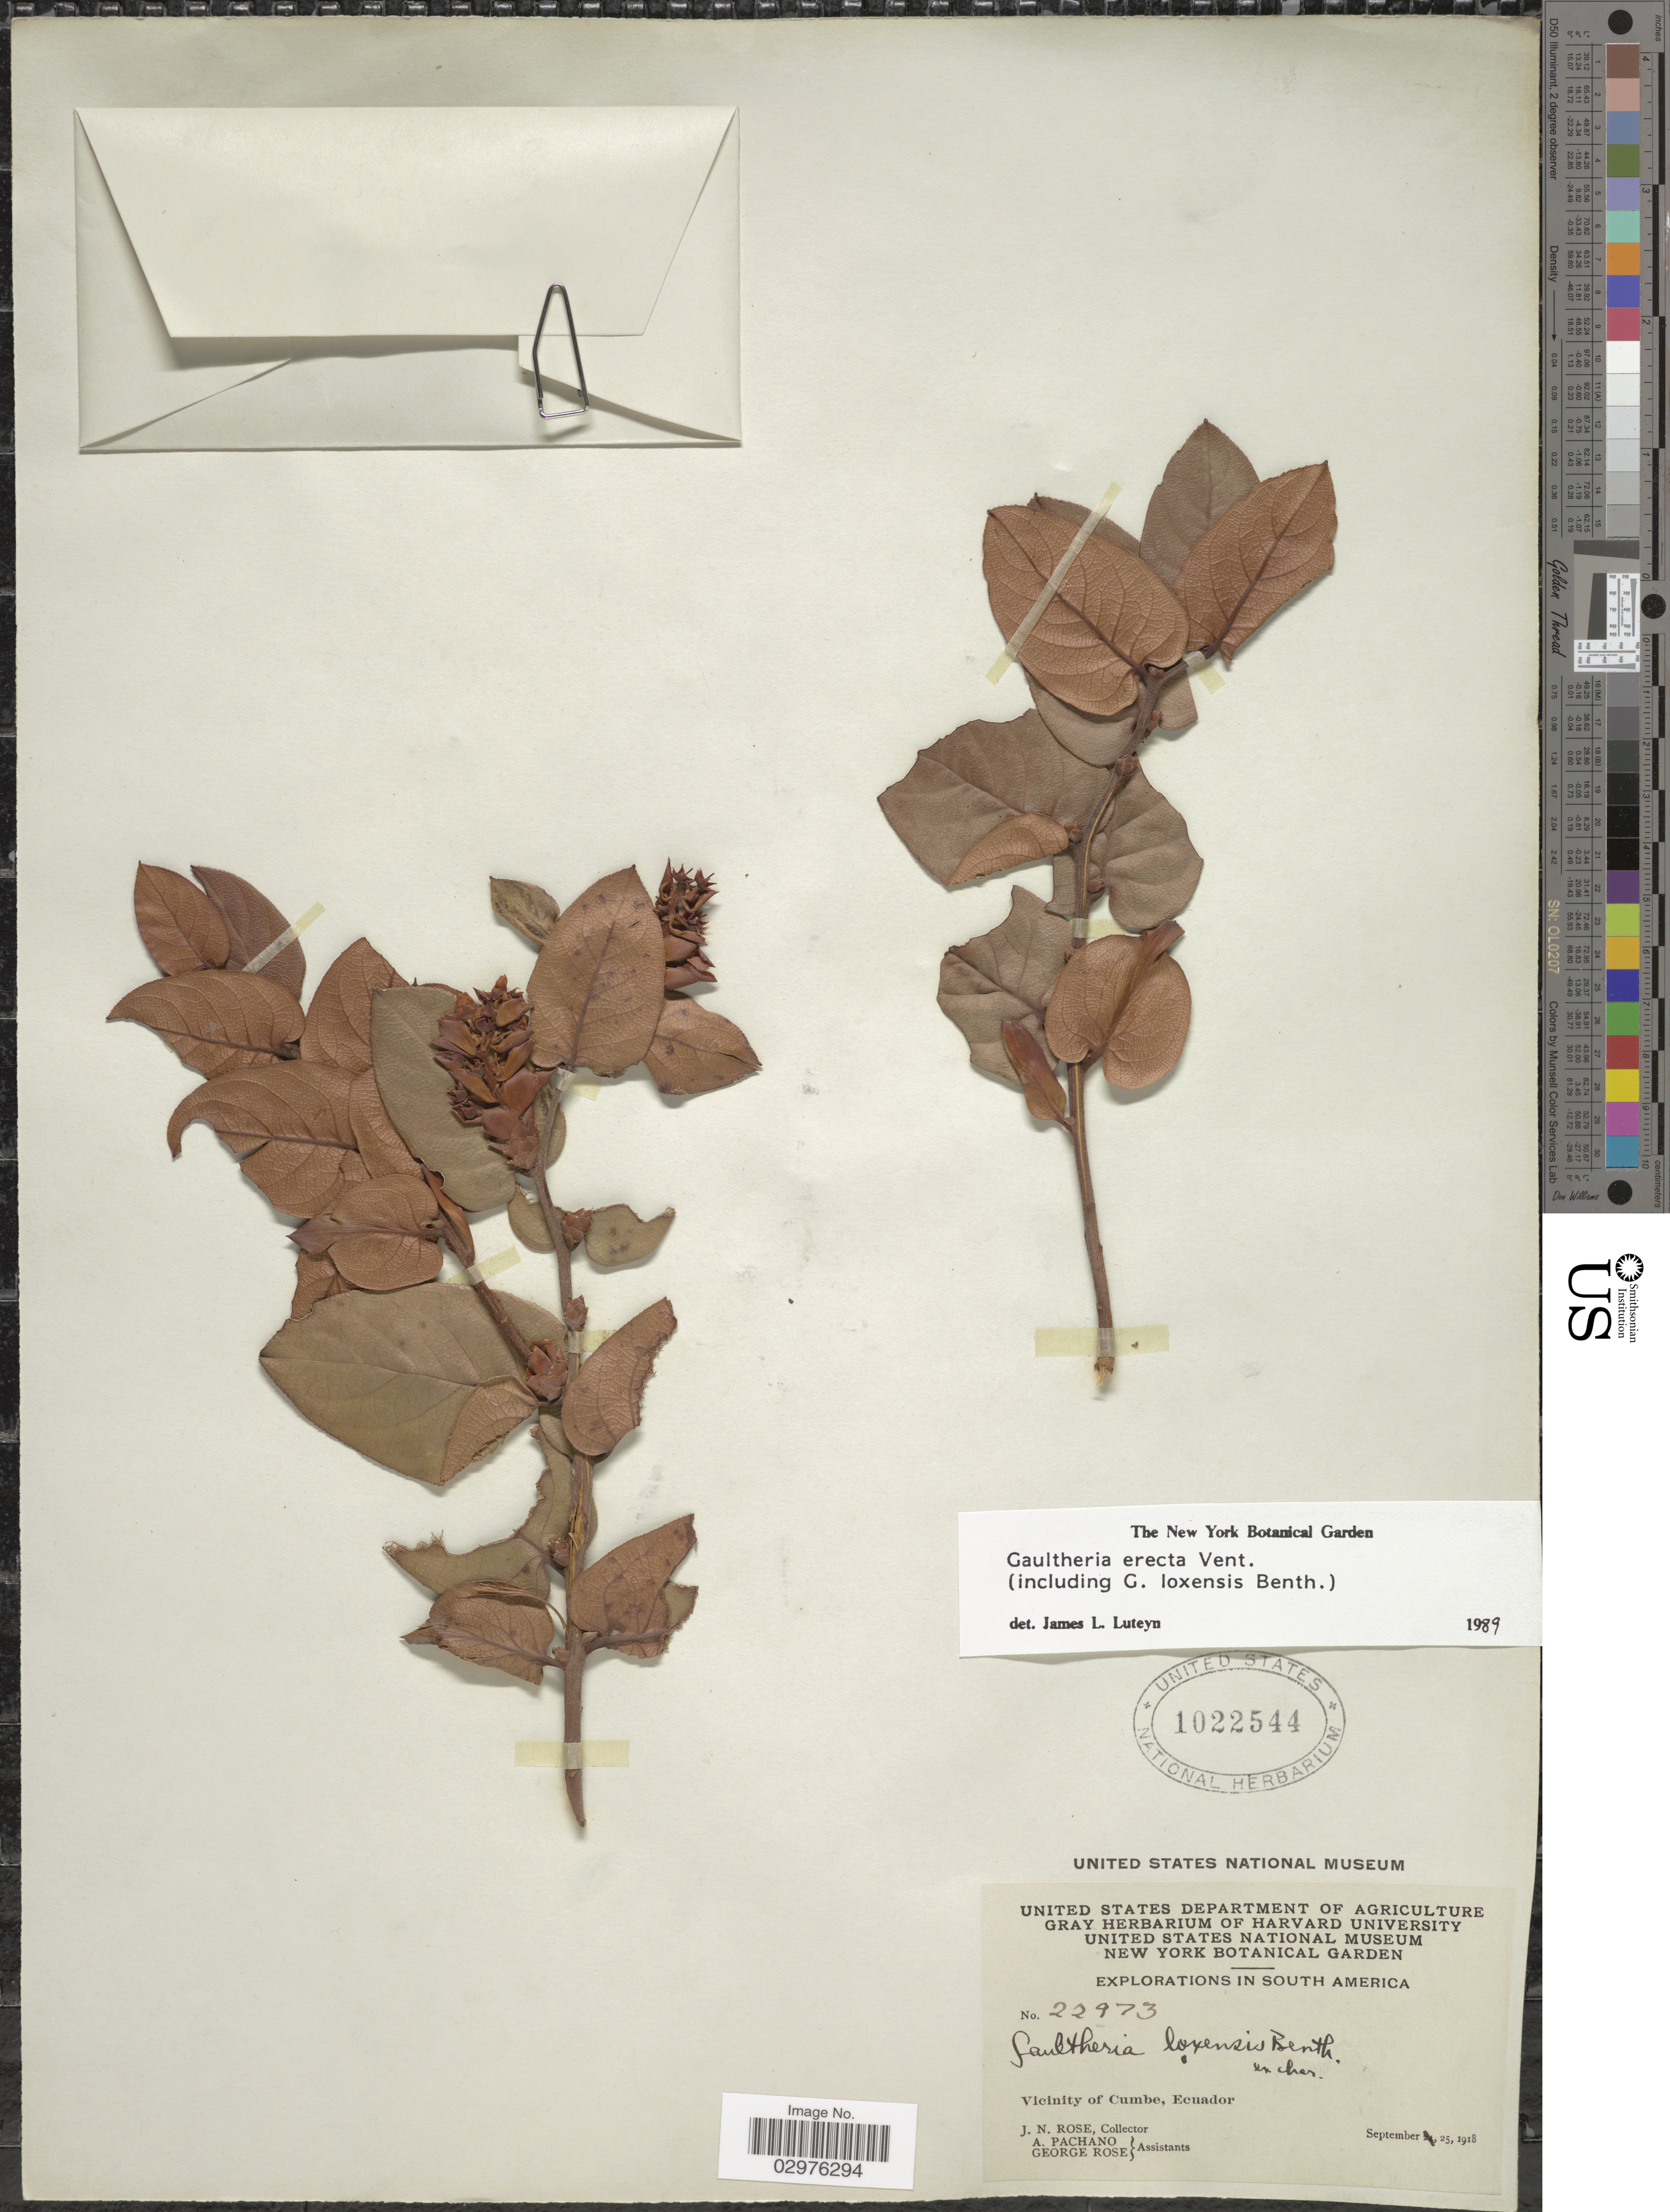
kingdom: Plantae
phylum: Tracheophyta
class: Magnoliopsida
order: Ericales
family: Ericaceae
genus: Gaultheria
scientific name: Gaultheria erecta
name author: Vent.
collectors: J. N. Rose, A. Pachano & G. Rose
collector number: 22973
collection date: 1918-09-25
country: Ecuador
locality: South America. Vicinity of Cumbe.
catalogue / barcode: US 1022544